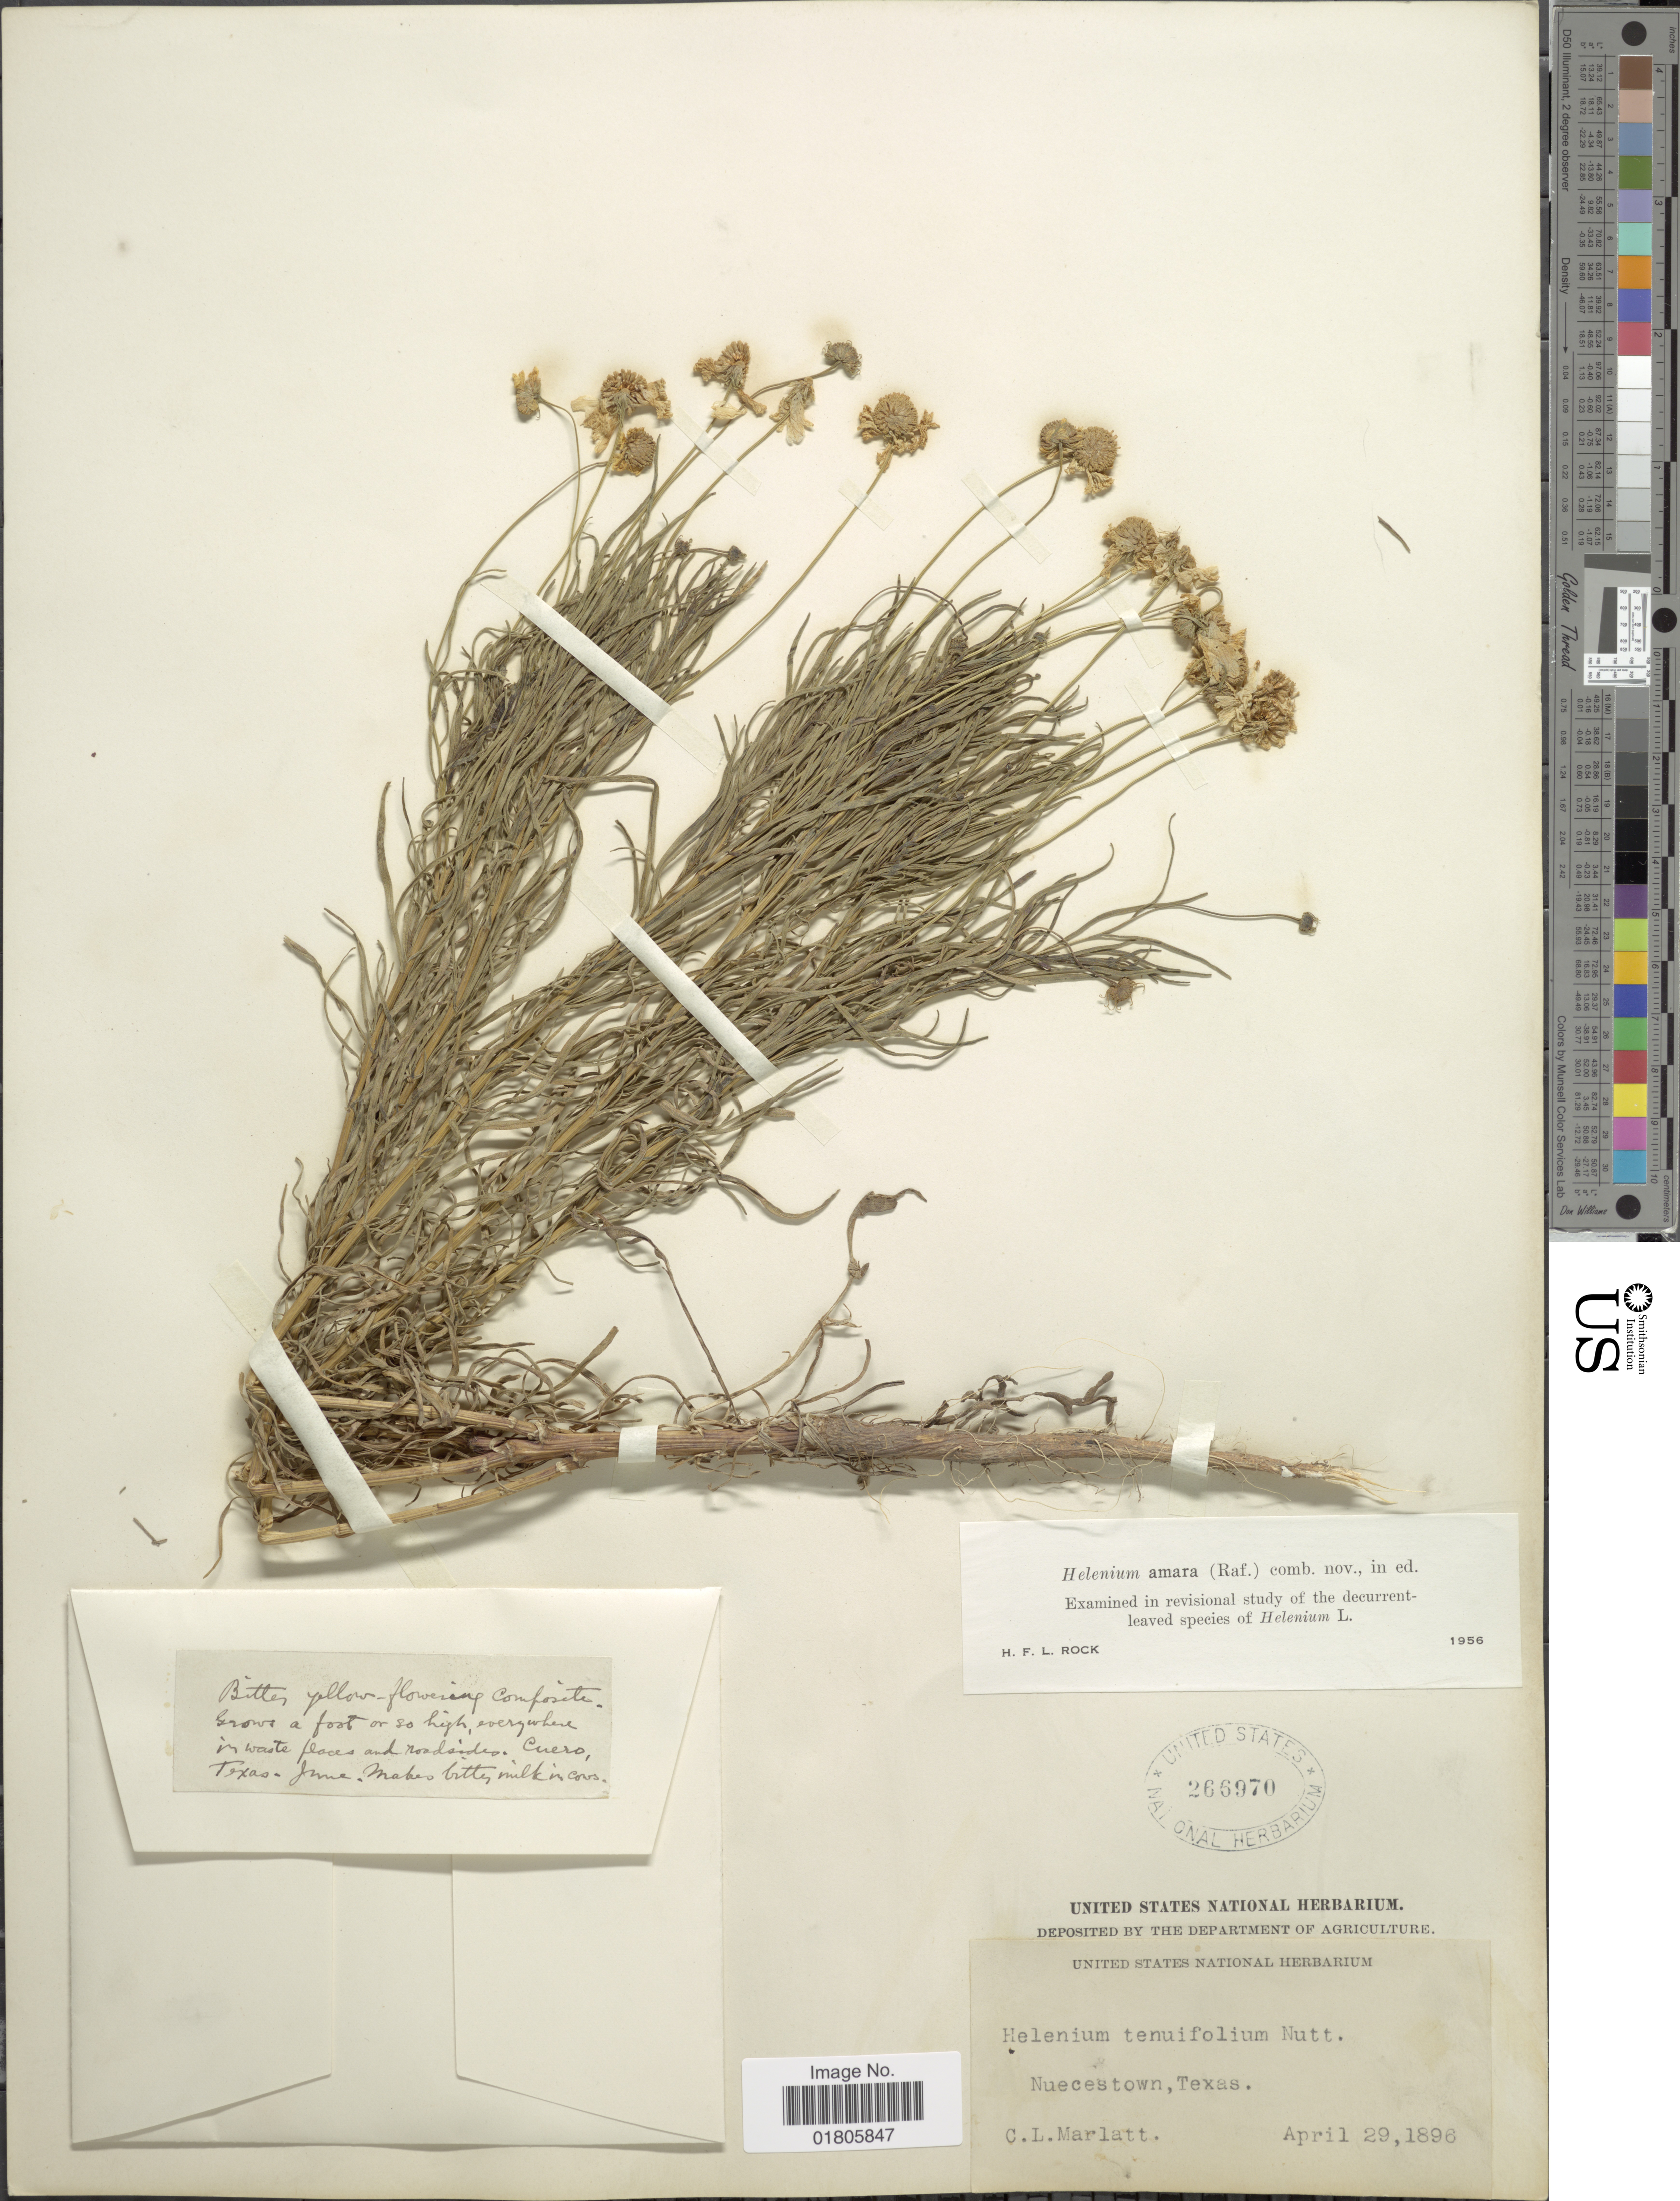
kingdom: Plantae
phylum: Tracheophyta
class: Magnoliopsida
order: Asterales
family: Asteraceae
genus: Helenium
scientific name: Helenium amarum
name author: (Raf.) H. Rock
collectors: C. Marlatt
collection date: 1896-04-29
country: United States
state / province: Texas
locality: Nuecestown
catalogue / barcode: US 266970